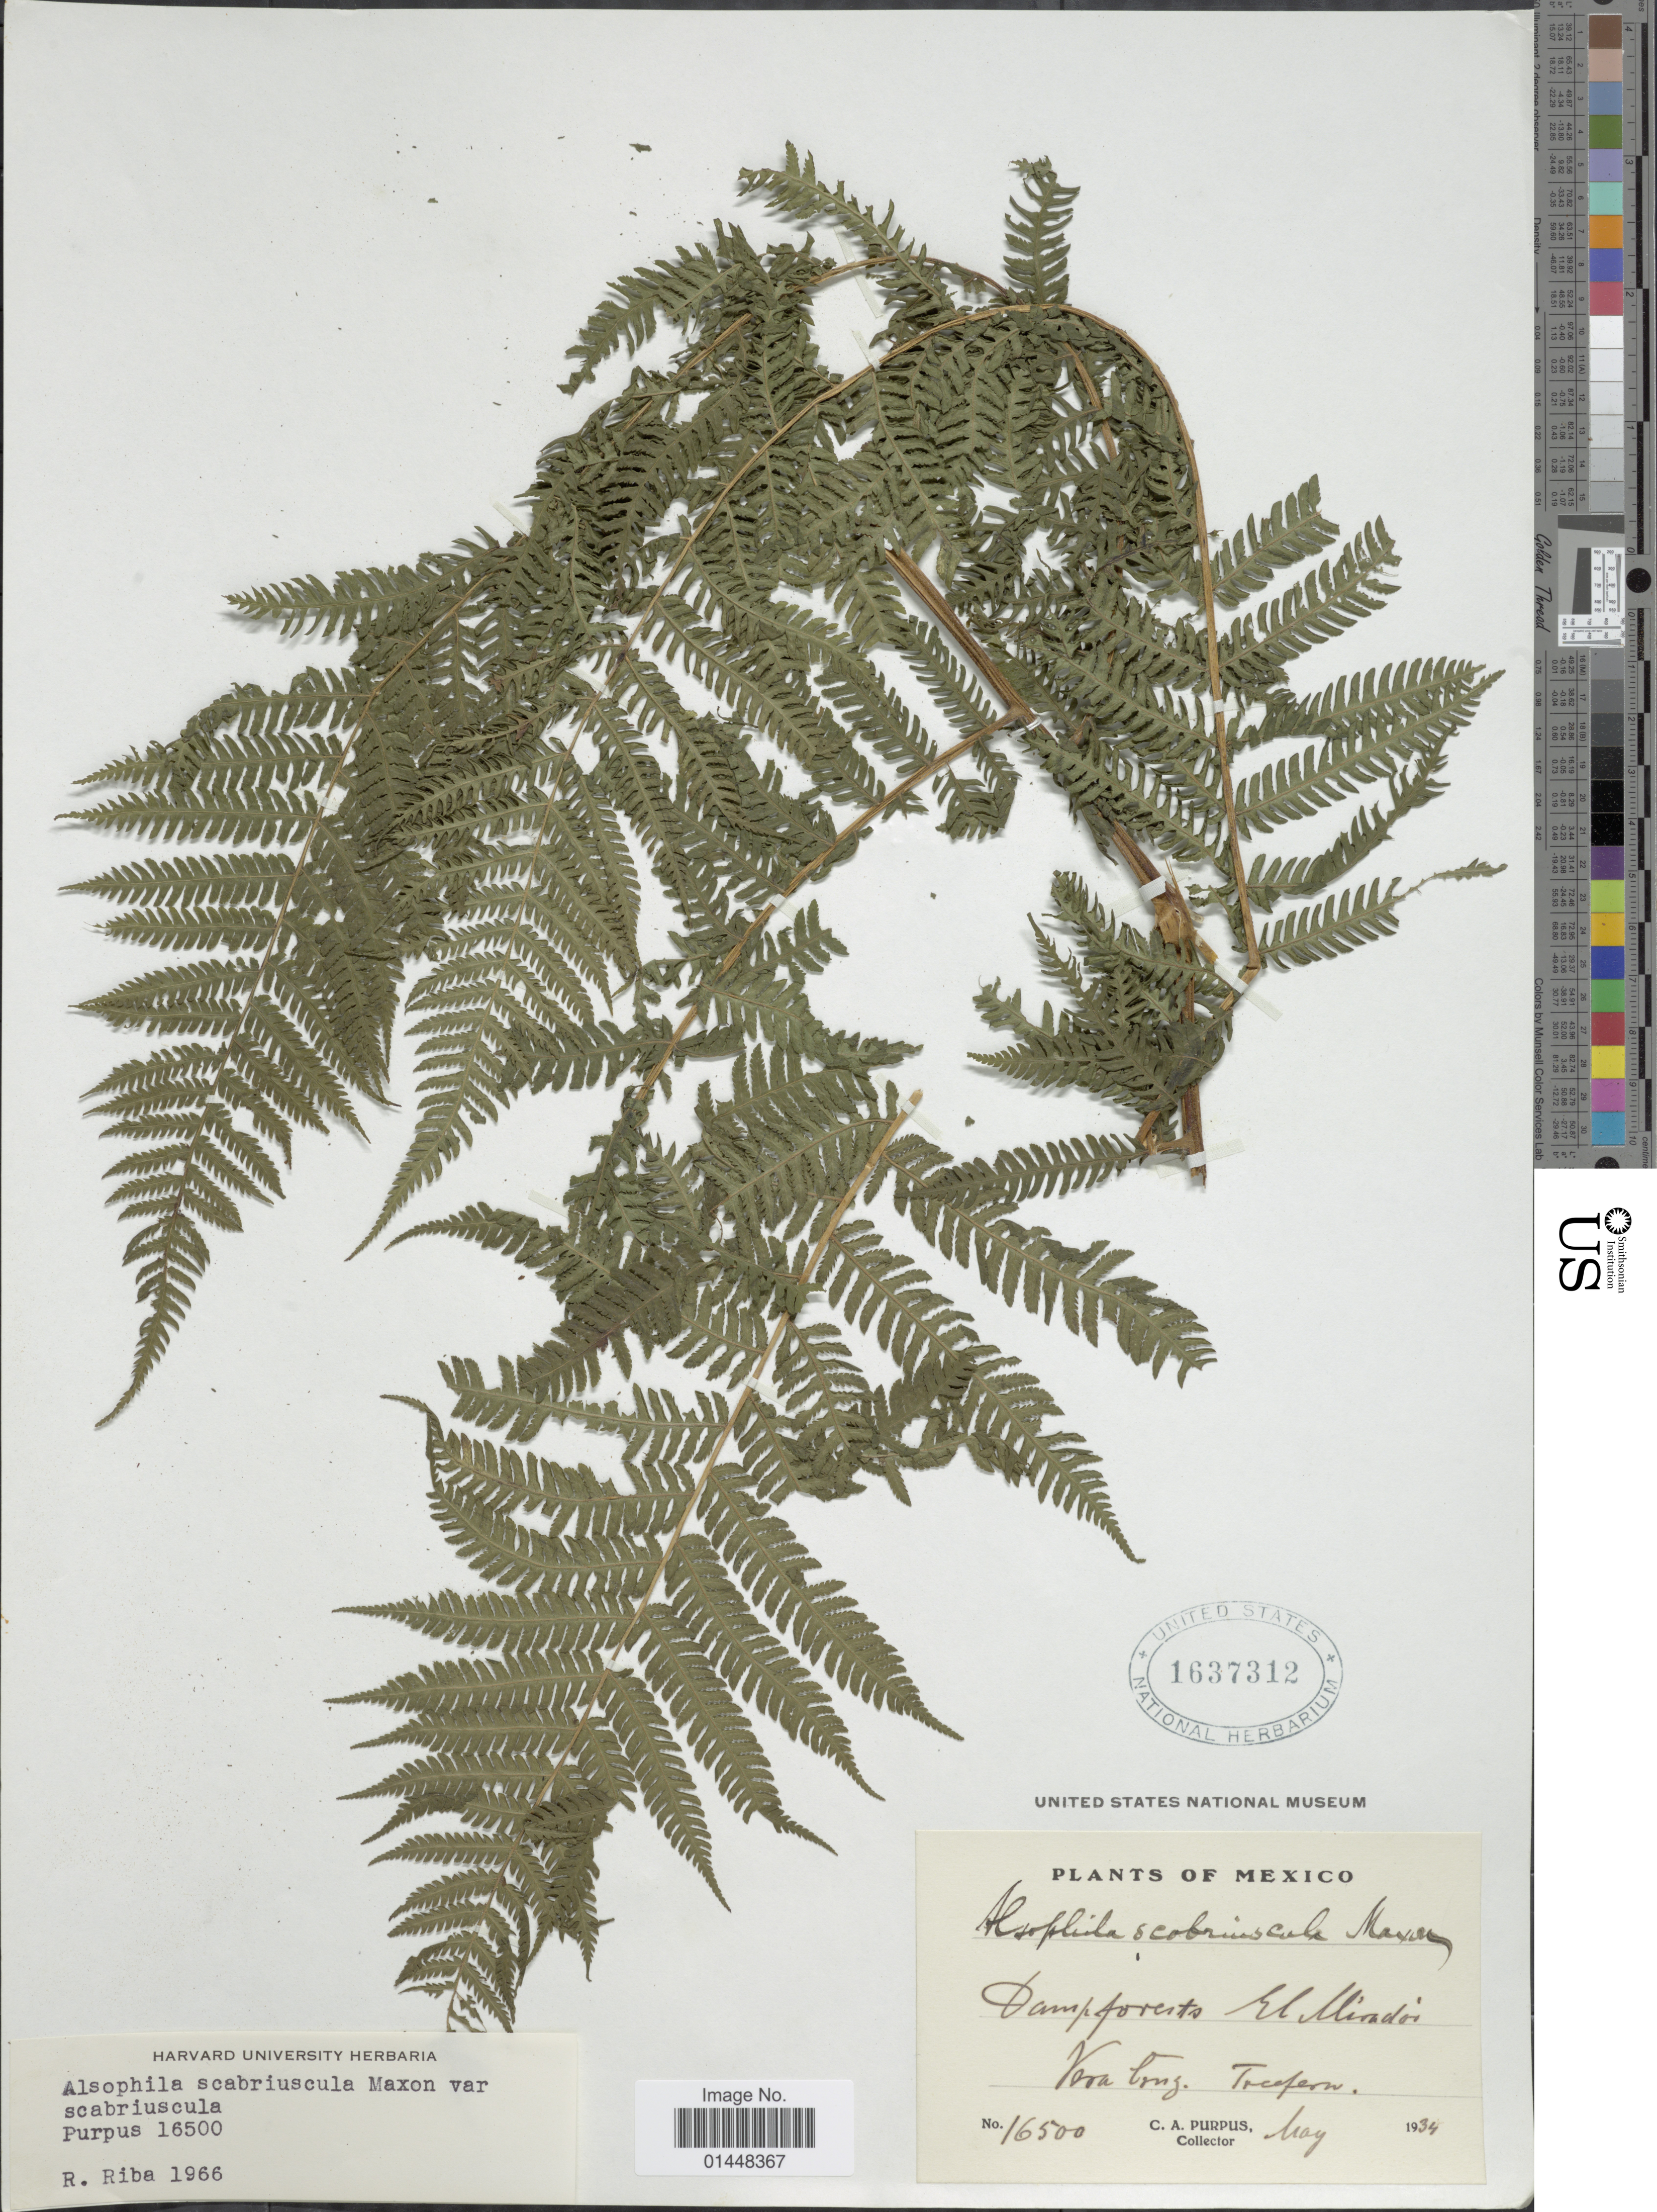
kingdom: Plantae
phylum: Tracheophyta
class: Polypodiopsida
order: Cyatheales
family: Cyatheaceae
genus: Cyathea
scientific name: Cyathea bicrenata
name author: Liebm.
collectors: C. A. Purpus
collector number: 16500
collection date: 1934-05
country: Mexico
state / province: Veracruz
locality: El Mirador, Vera Cruz Tree fern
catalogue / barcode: US 1637312